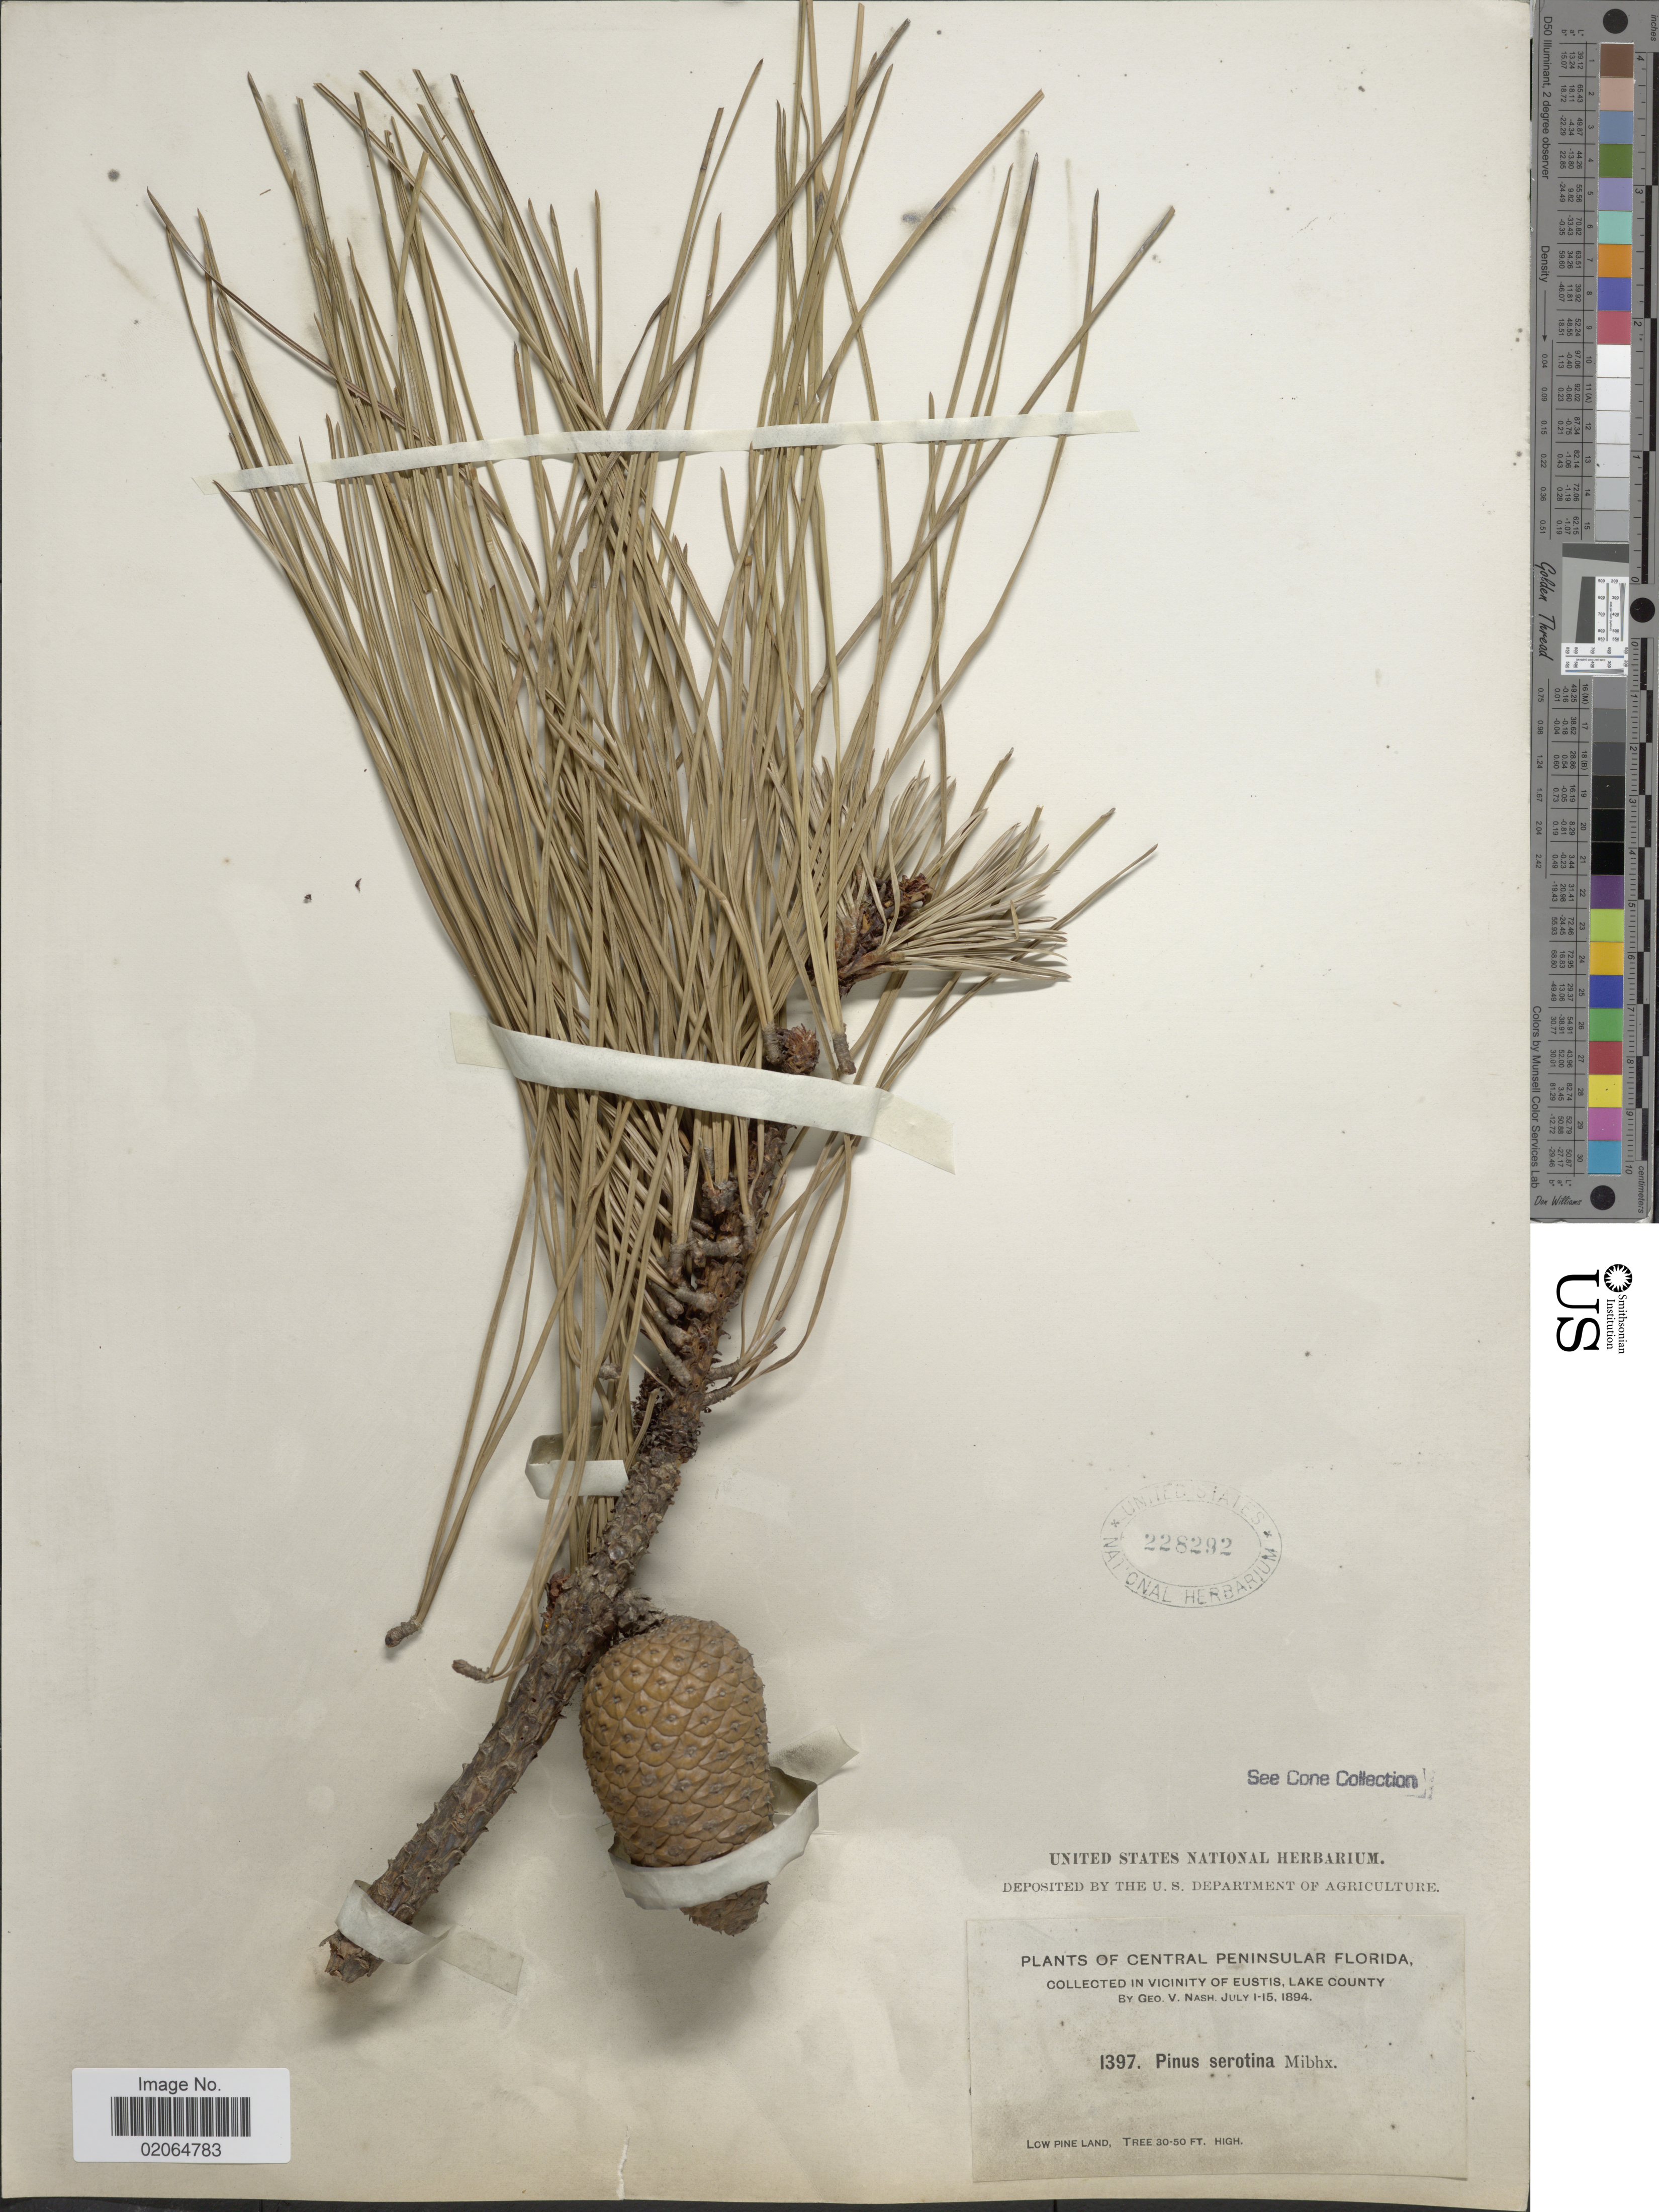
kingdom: Plantae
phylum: Tracheophyta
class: Pinopsida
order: Pinales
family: Pinaceae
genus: Pinus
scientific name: Pinus serotina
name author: Michx.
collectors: G. V. Nash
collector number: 1397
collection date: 1894-07-01/1894-07-15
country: United States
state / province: Florida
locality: Central Peninsular Florida, in the vicinity of Eustis, Lake County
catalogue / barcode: US 228292